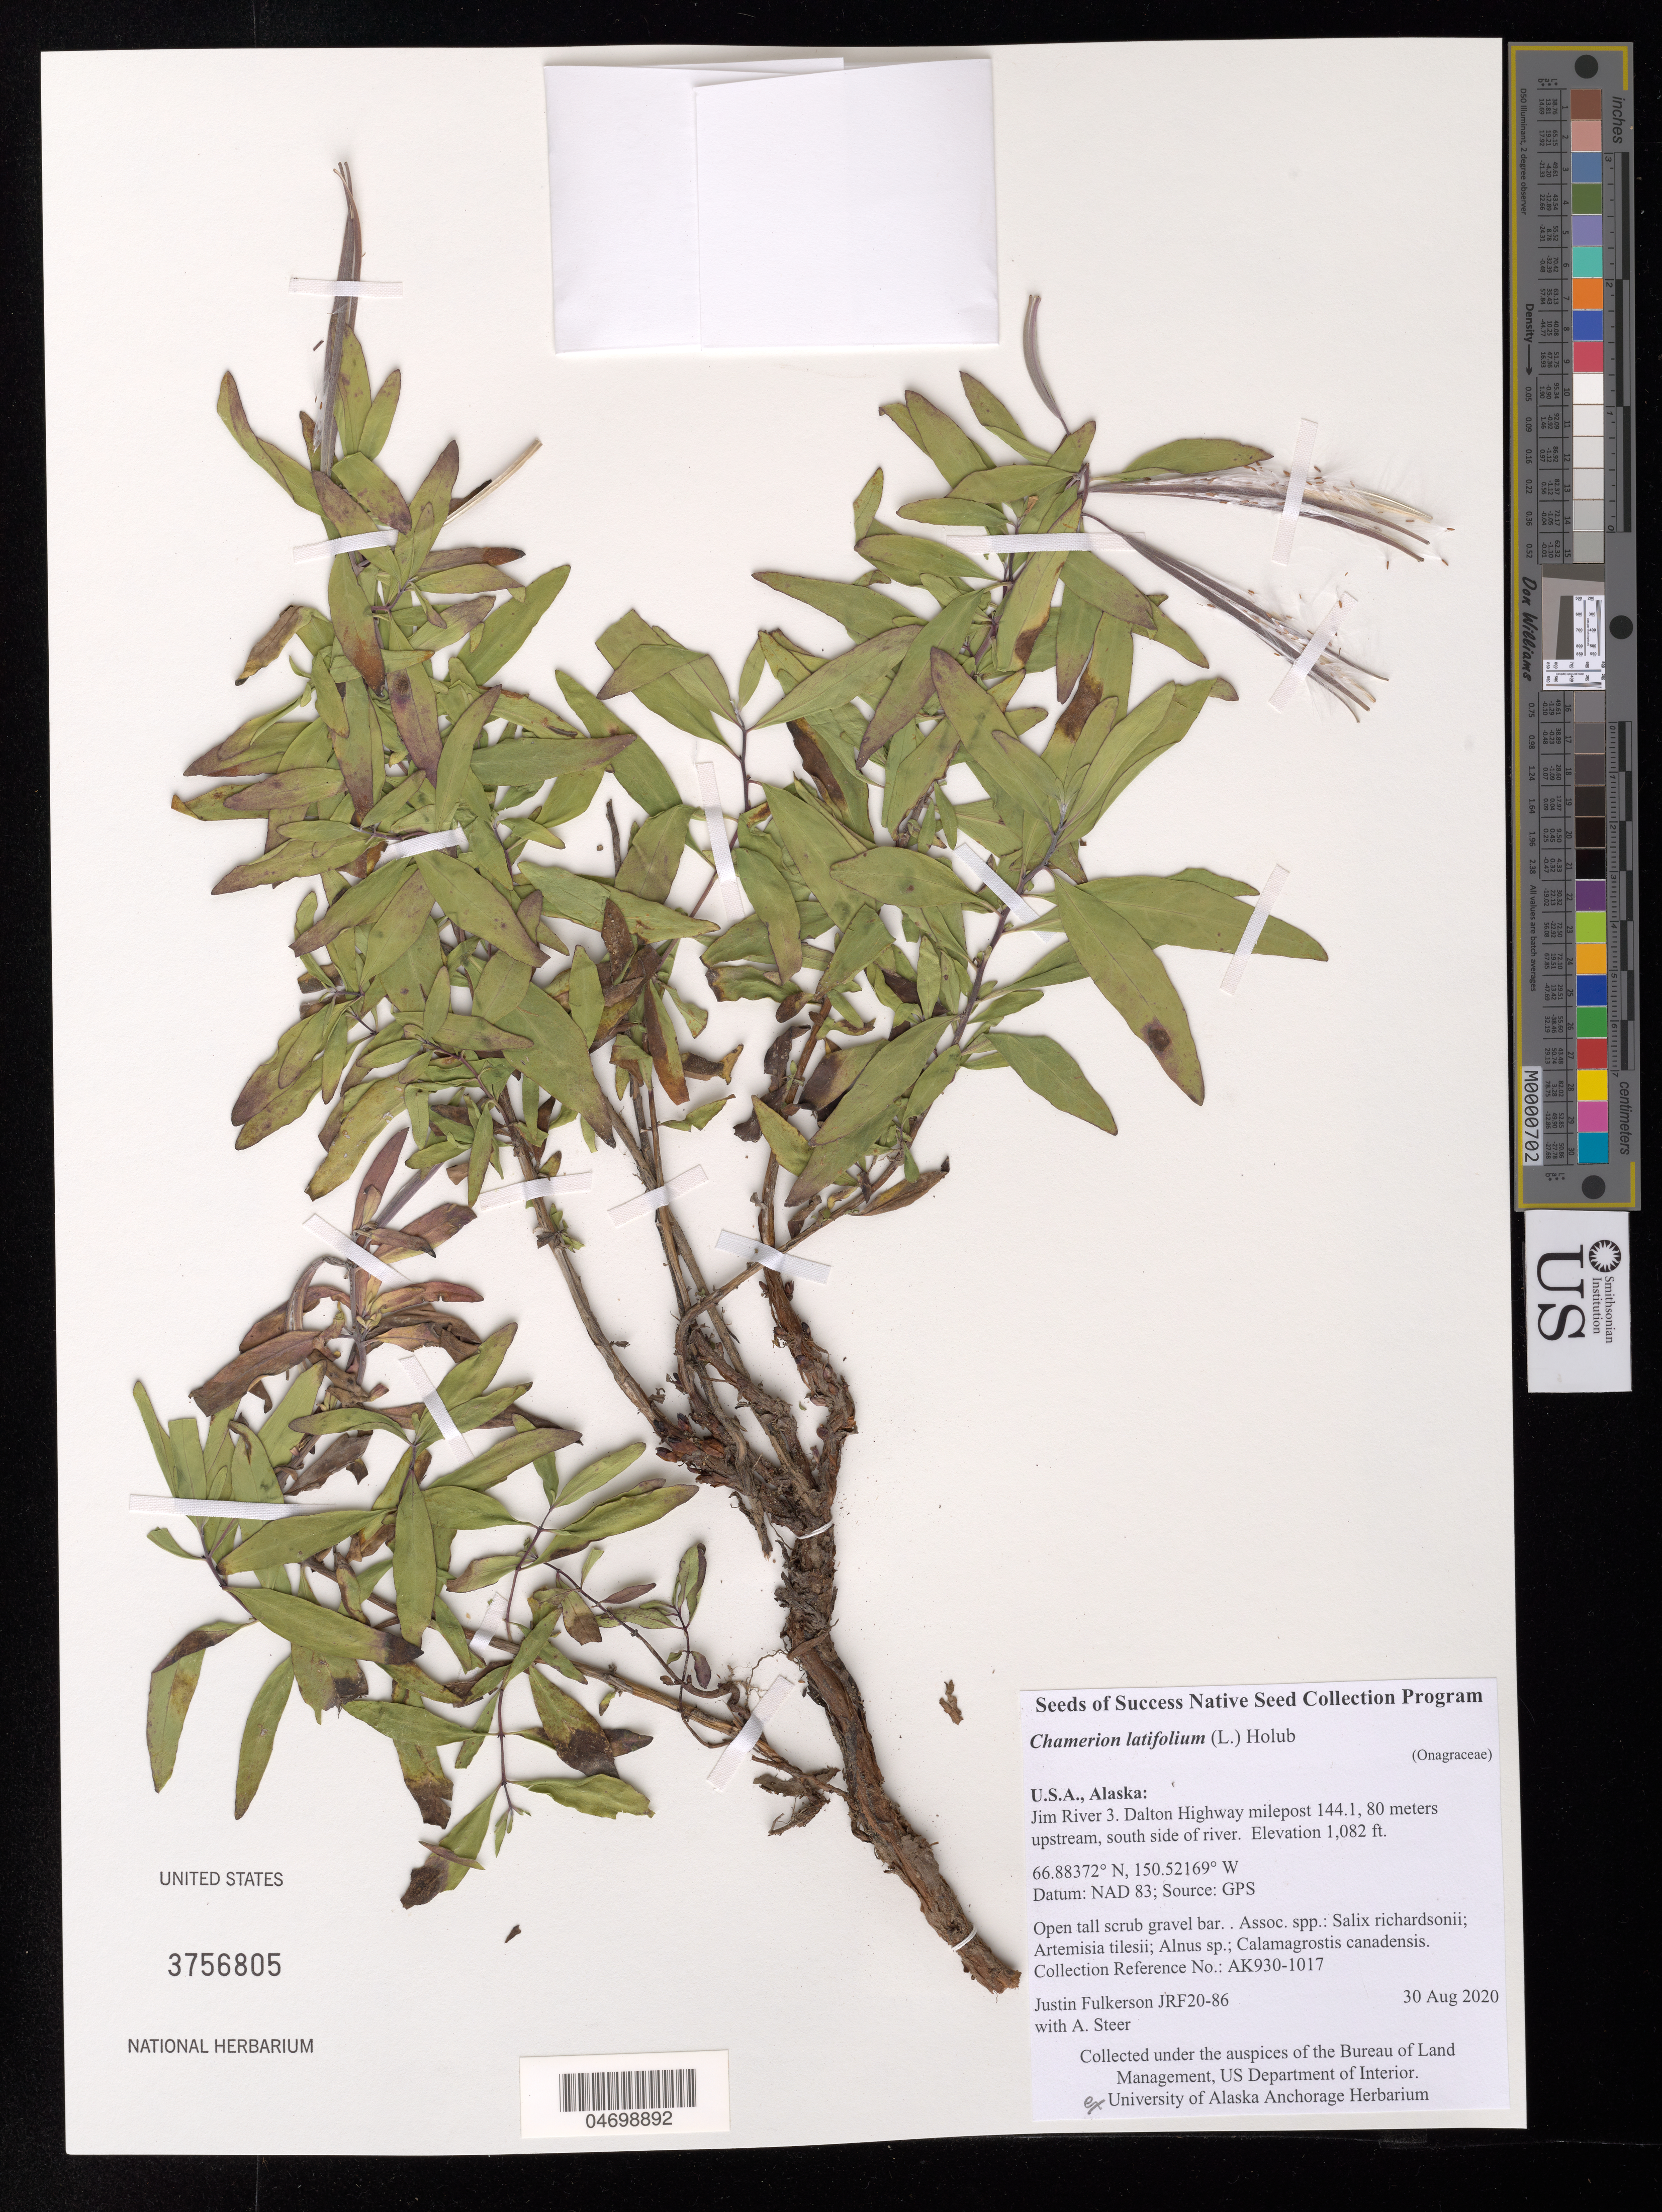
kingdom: Plantae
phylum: Tracheophyta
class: Magnoliopsida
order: Myrtales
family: Onagraceae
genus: Chamerion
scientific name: Chamerion latifolium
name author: (L.) Holub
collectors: J. Fulkerson & A. Steer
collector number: AK930-1017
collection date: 2020-08-30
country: United States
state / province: Alaska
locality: Jim River 3. Dalton Hwy milepost 144.1, 80 meters upstream, south side of river.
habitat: Open tall scrub gravel bar. With Salix richardsonii, Artemisia tilesii, Alnus sp, etc.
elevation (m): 330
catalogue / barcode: US 3756805